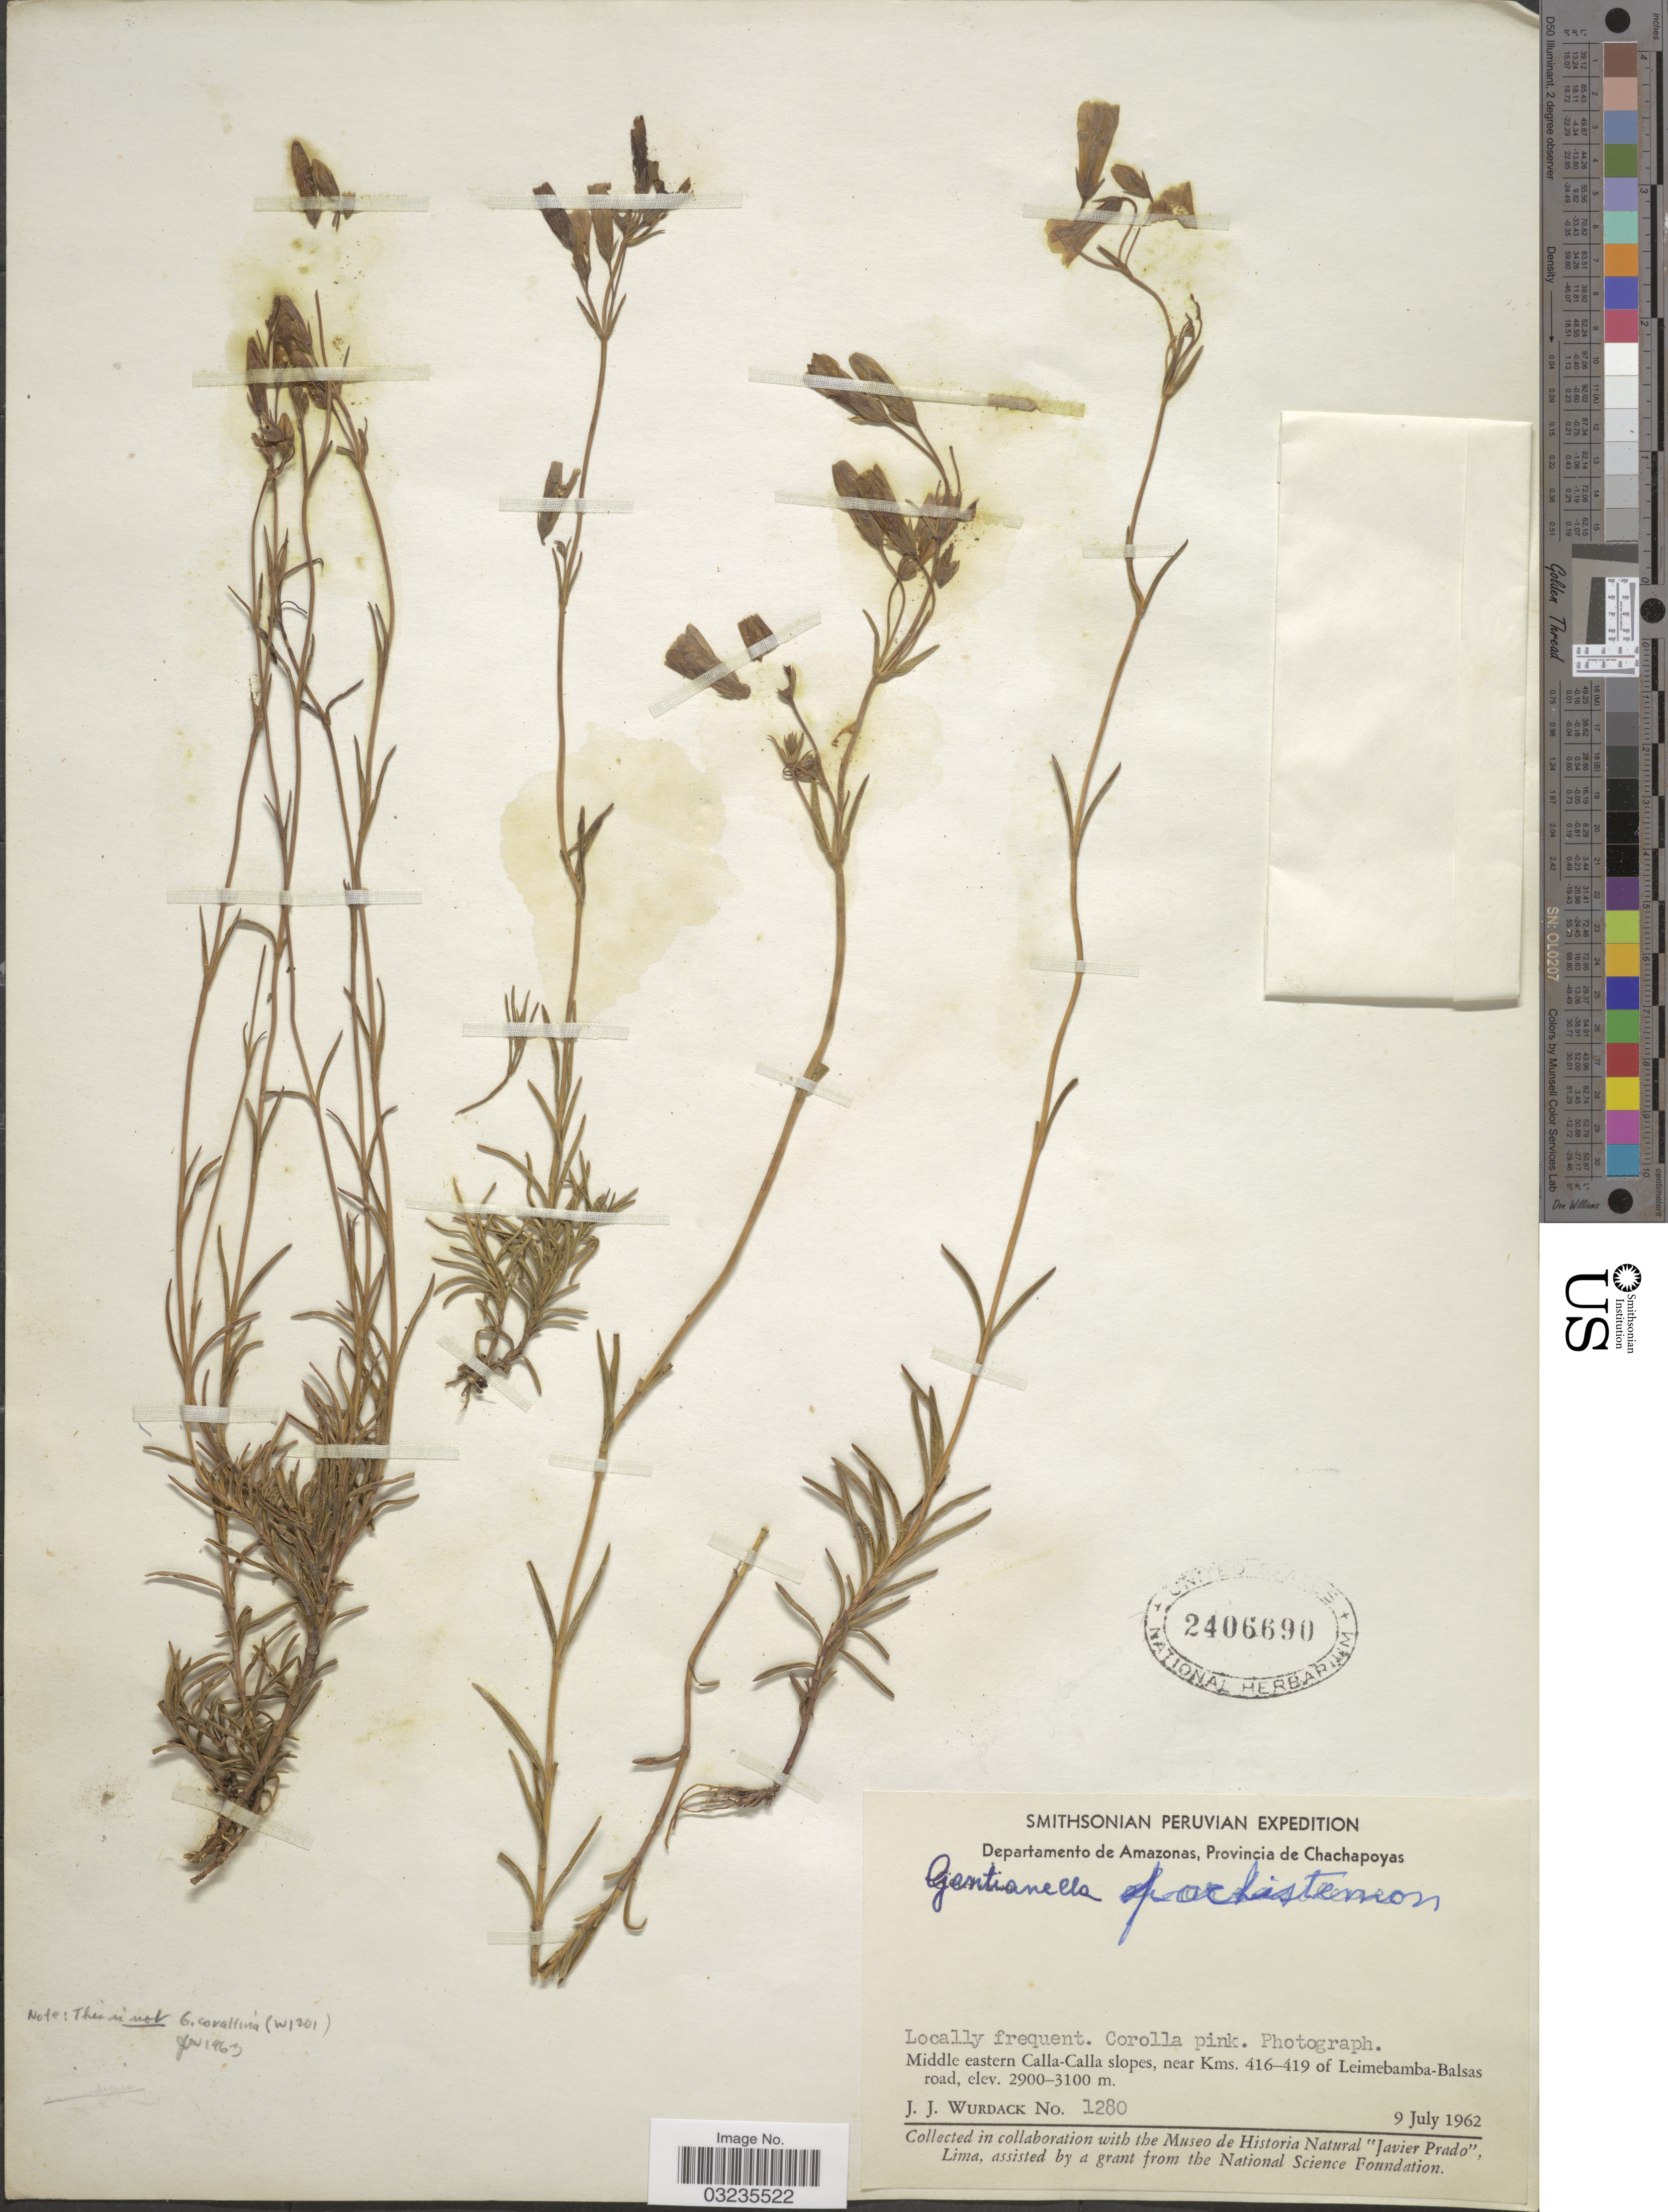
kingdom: Plantae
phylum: Tracheophyta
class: Magnoliopsida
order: Gentianales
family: Gentianaceae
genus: Gentiana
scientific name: Gentiana pachystemon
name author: Gilg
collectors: J. J. Wurdack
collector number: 1280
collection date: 1962-07-09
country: Peru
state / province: Amazonas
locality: Departamento de Amazonas, Provincia de Chachapoyas. Middle eastern Calla-Calla slopes, near Kms. 416-419 of Leimebamba-Balsas road.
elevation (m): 2900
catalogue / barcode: US 2406690